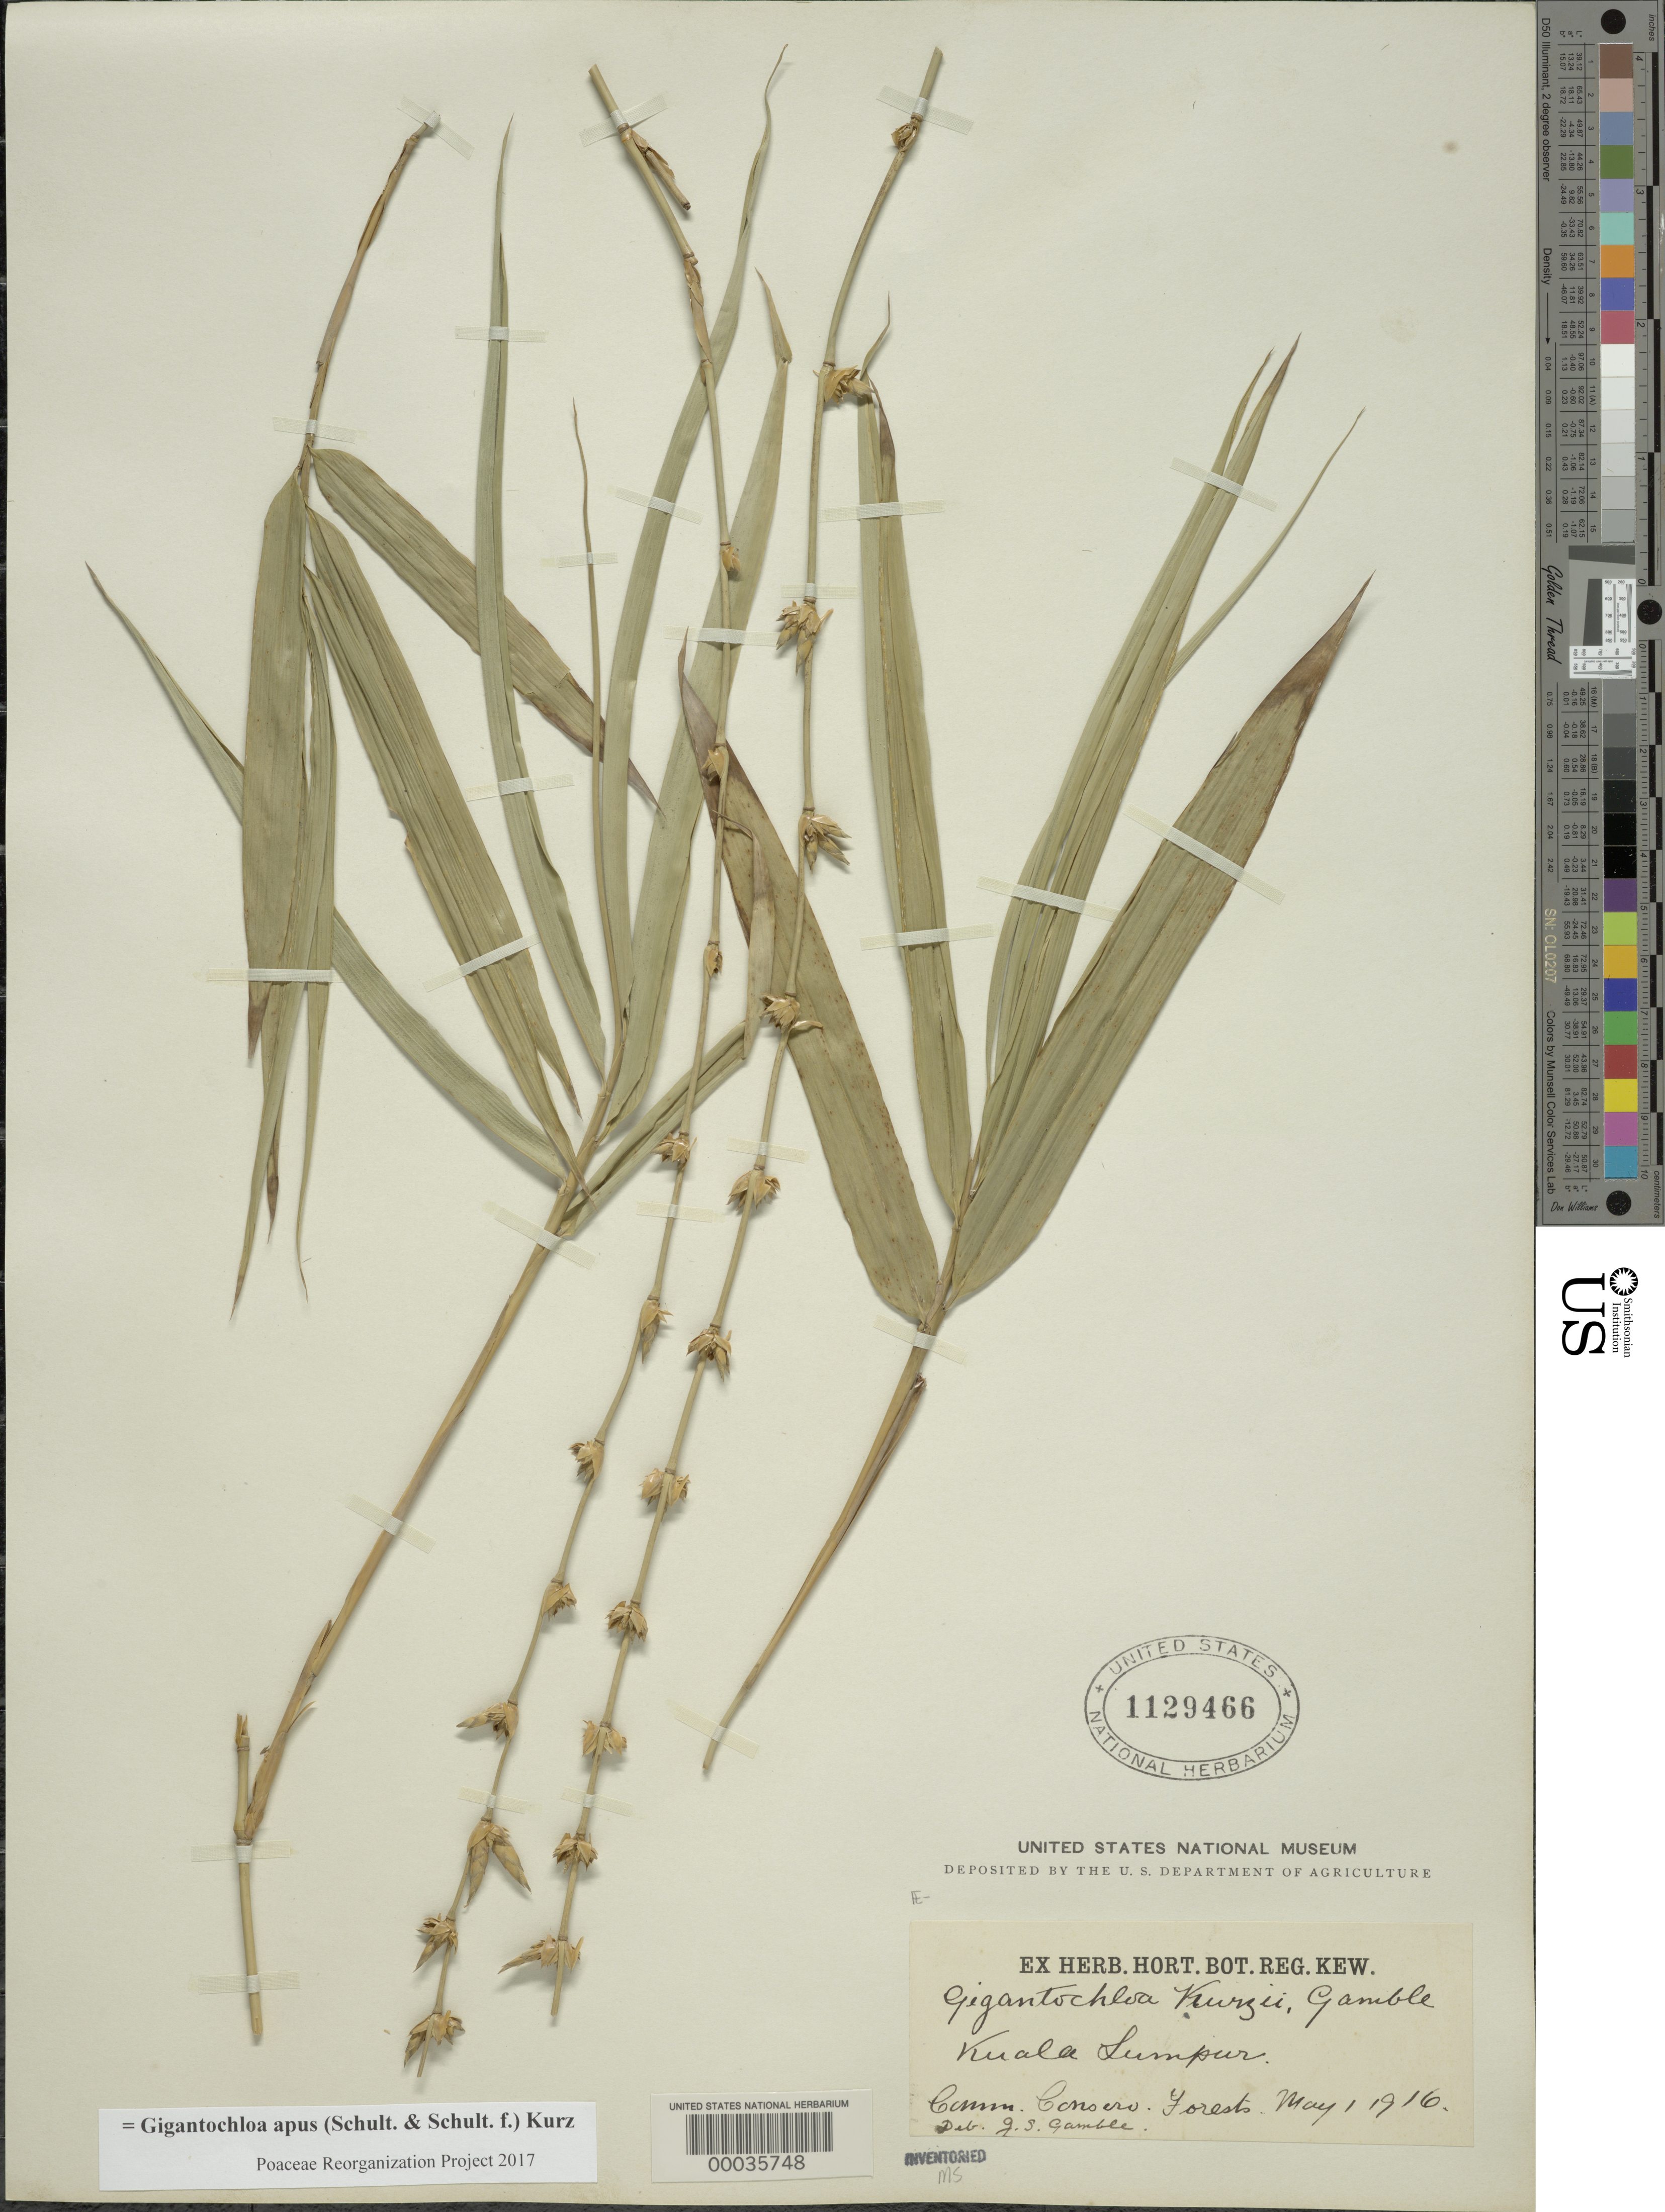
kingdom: Plantae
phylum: Tracheophyta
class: Liliopsida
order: Poales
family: Poaceae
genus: Gigantochloa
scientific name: Gigantochloa apus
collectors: J. S. Gamble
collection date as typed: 01 May 1916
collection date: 1916-05-01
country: Malaysia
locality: Kuala Lumpur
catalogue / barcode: US 1129466